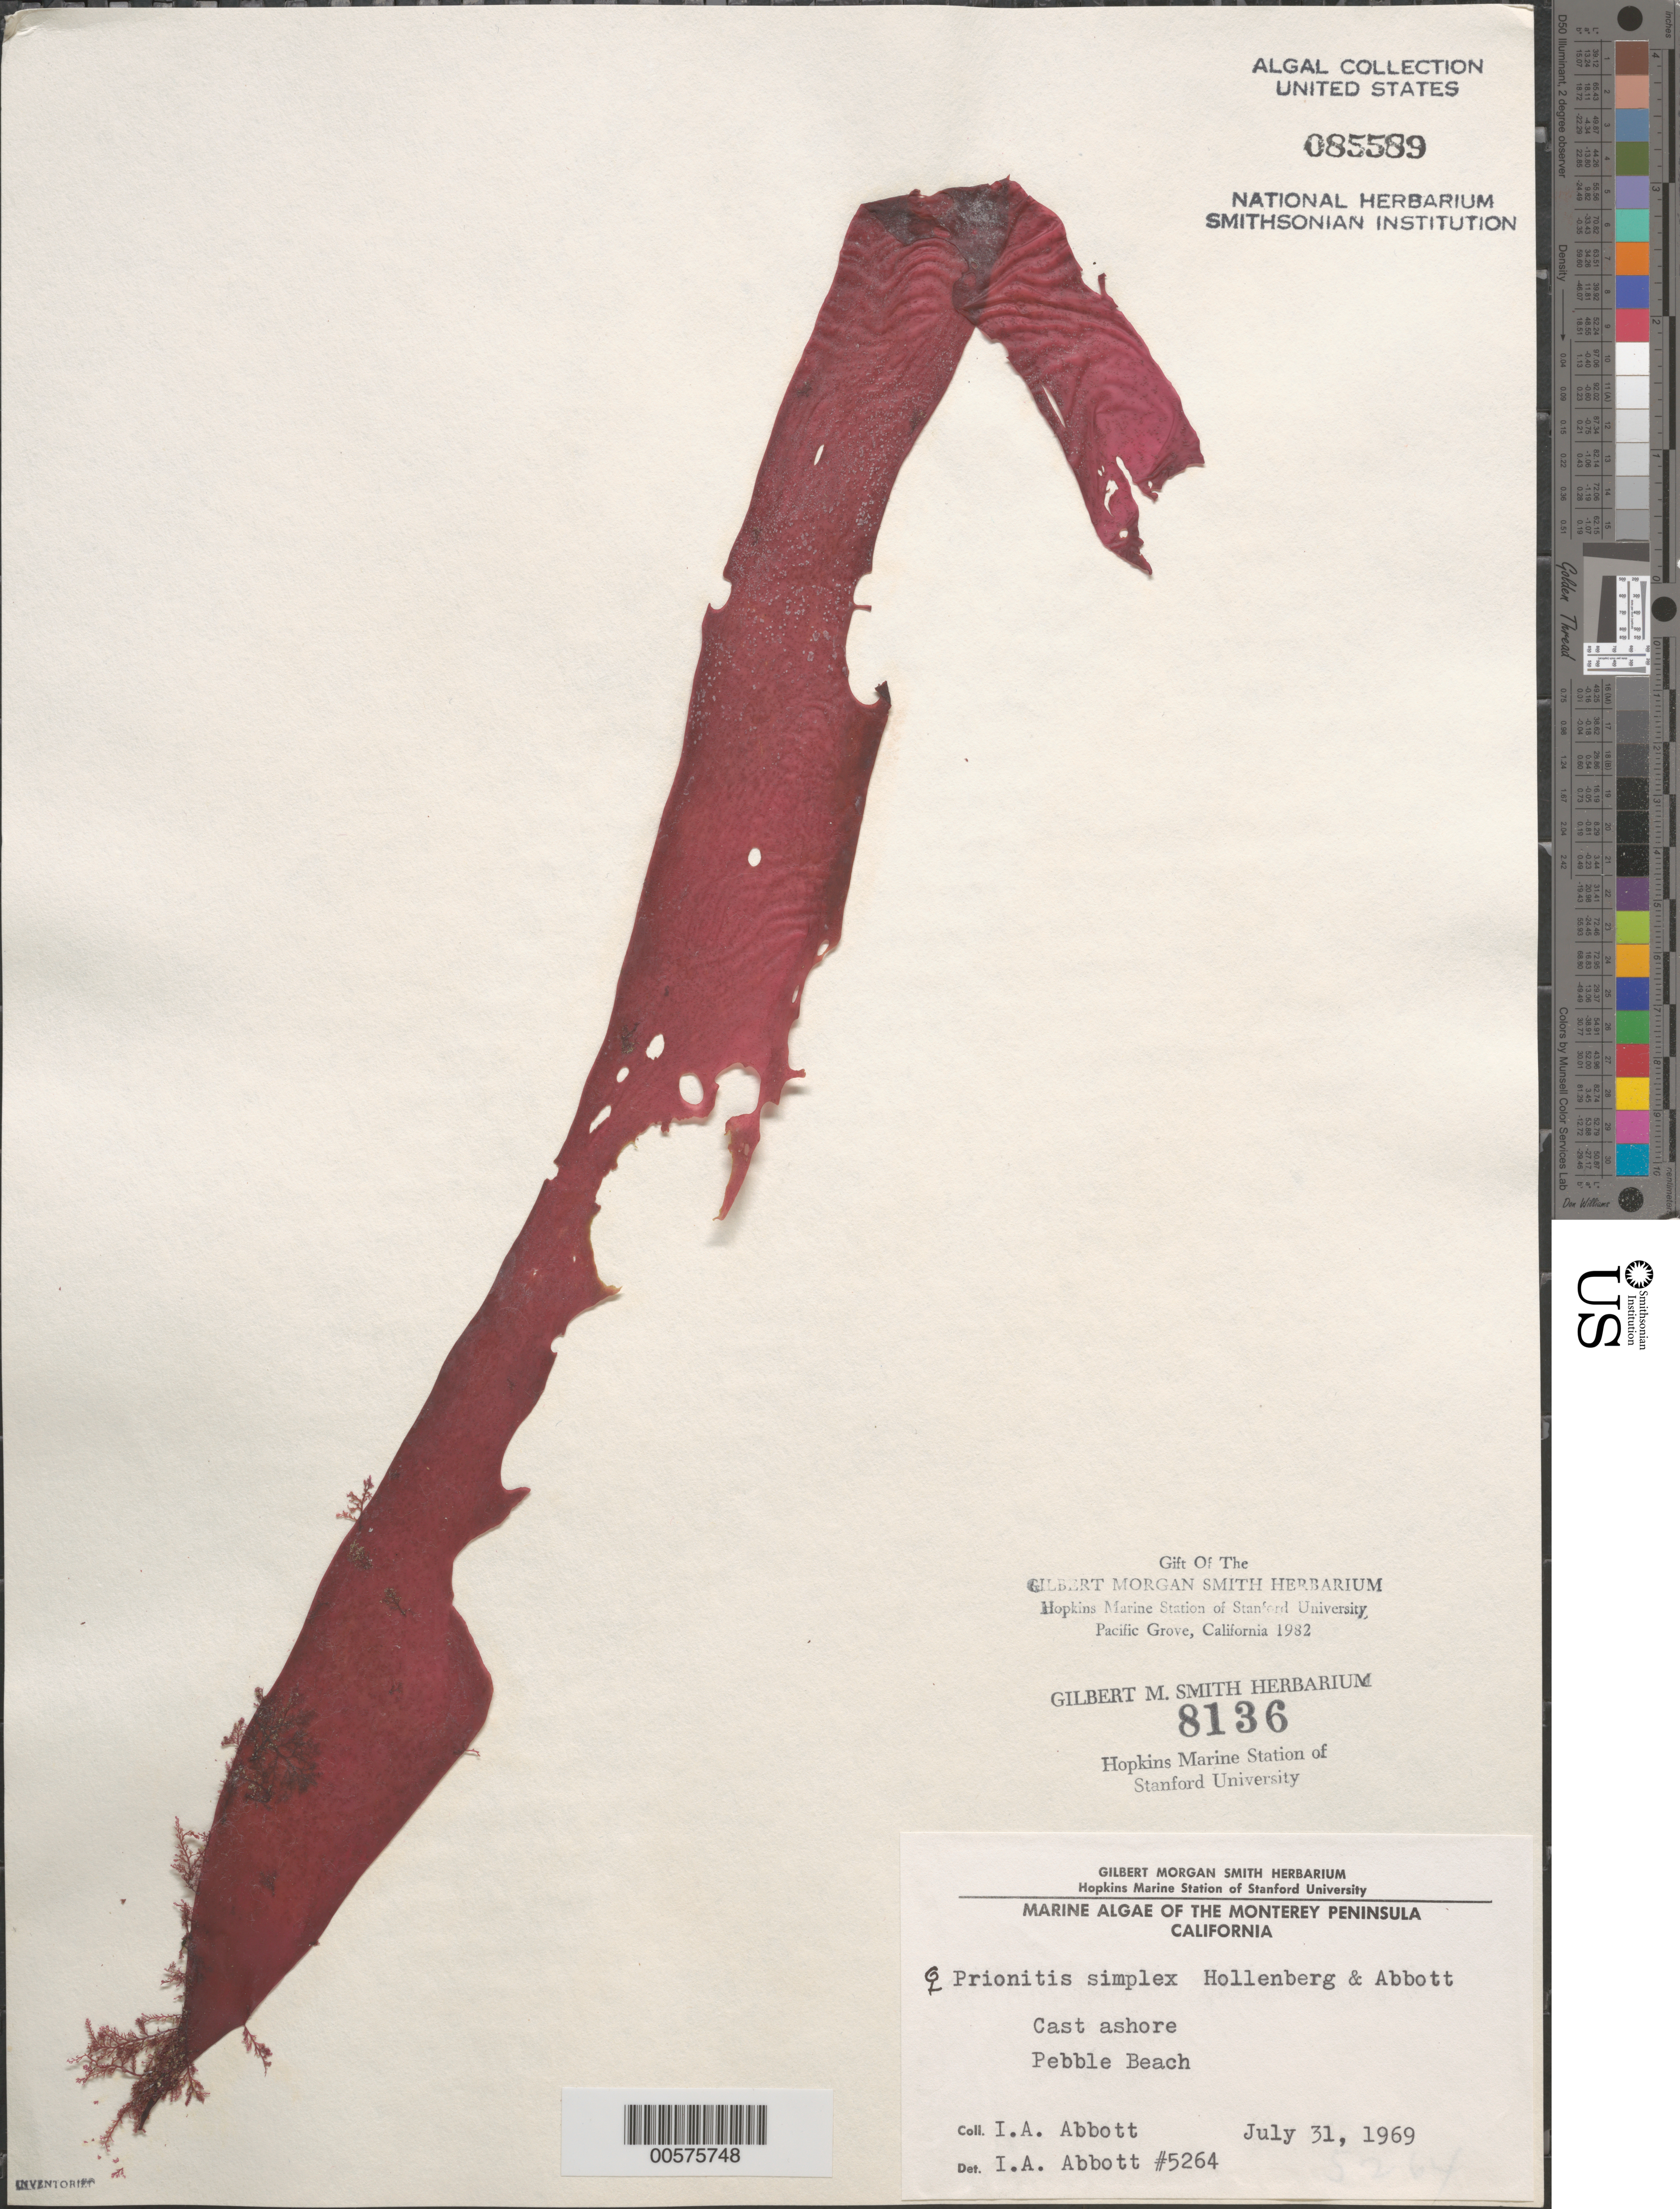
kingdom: Plantae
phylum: Rhodophyta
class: Florideophyceae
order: Halymeniales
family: Halymeniaceae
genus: Grateloupia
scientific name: Grateloupia simplex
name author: (Hollenb. & I.A. Abbott) S. Kawaguchi & H.W. Wang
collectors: I. A. Abbott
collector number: IAA 5264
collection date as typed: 31 Jul 1969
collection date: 1969-07-31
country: United States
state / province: California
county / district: Monterey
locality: Pebble Beach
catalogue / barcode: US 85589